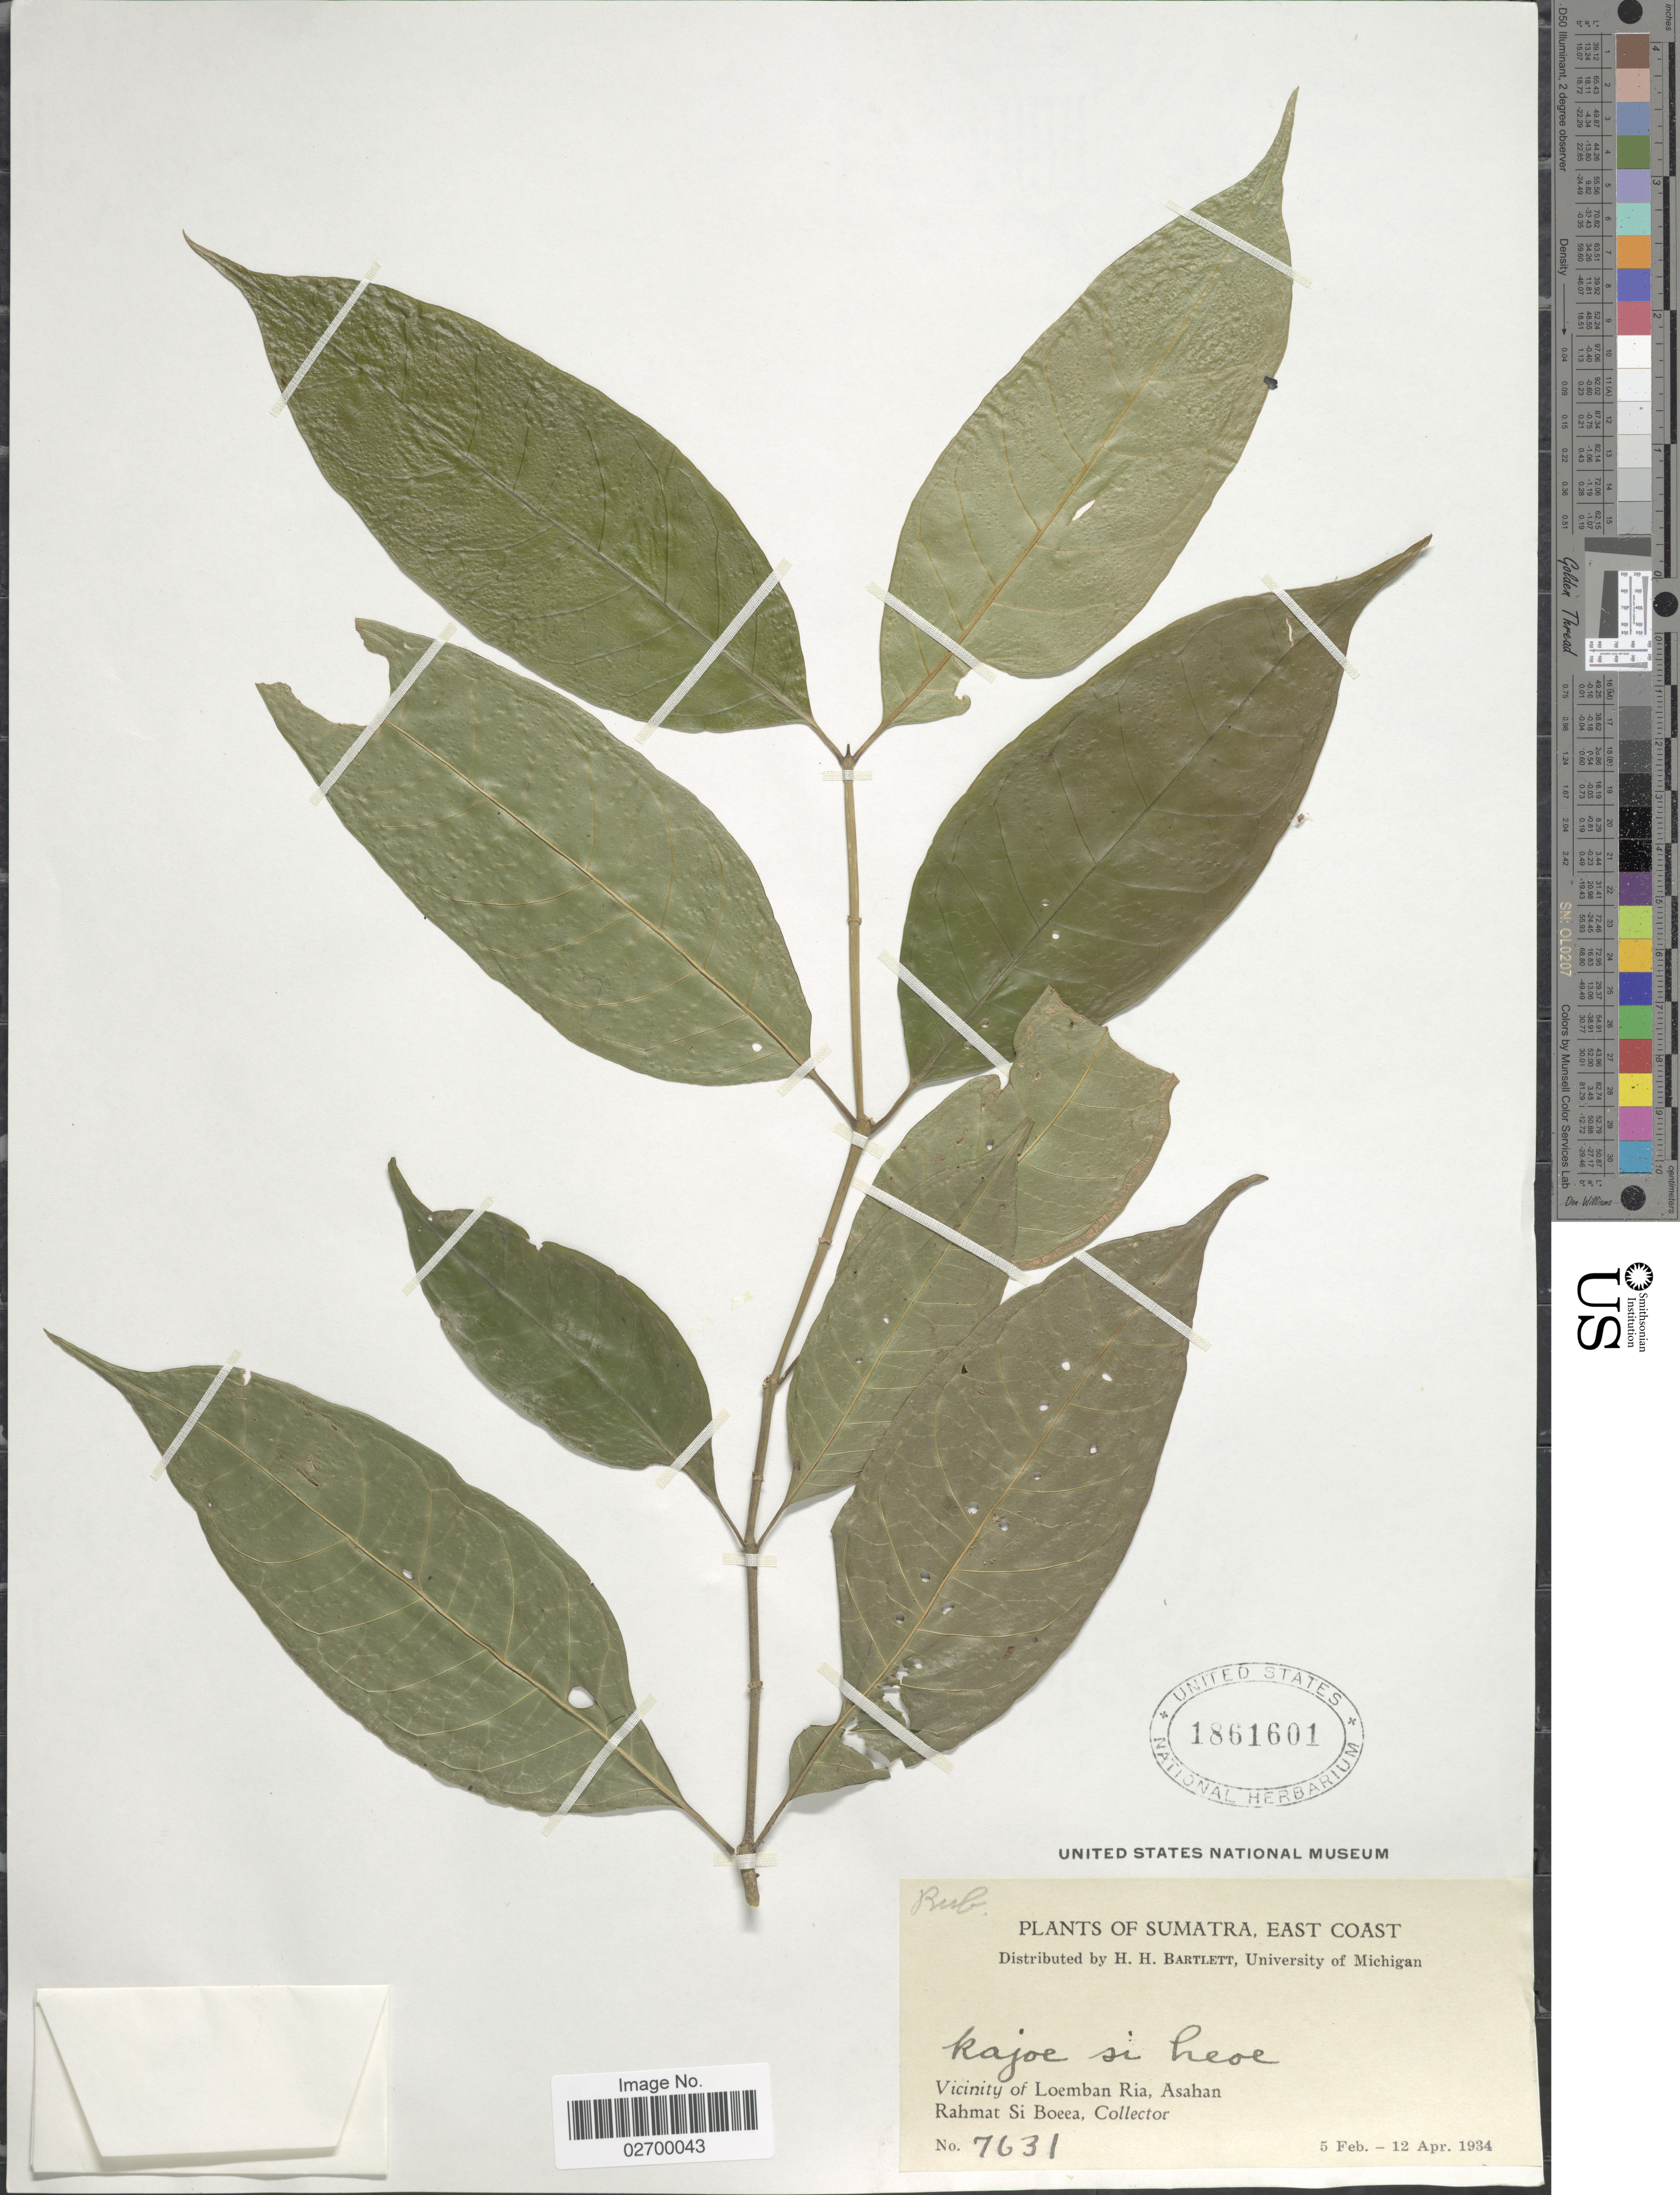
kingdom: Plantae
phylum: Tracheophyta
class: Magnoliopsida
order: Gentianales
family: Rubiaceae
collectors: Rahmat Si Boeea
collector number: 7631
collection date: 1934-02-05/1934-04-12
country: Indonesia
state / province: Sumatra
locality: East Coast. Vicinity of Loemban Ria, Asahan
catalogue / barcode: US 1861601